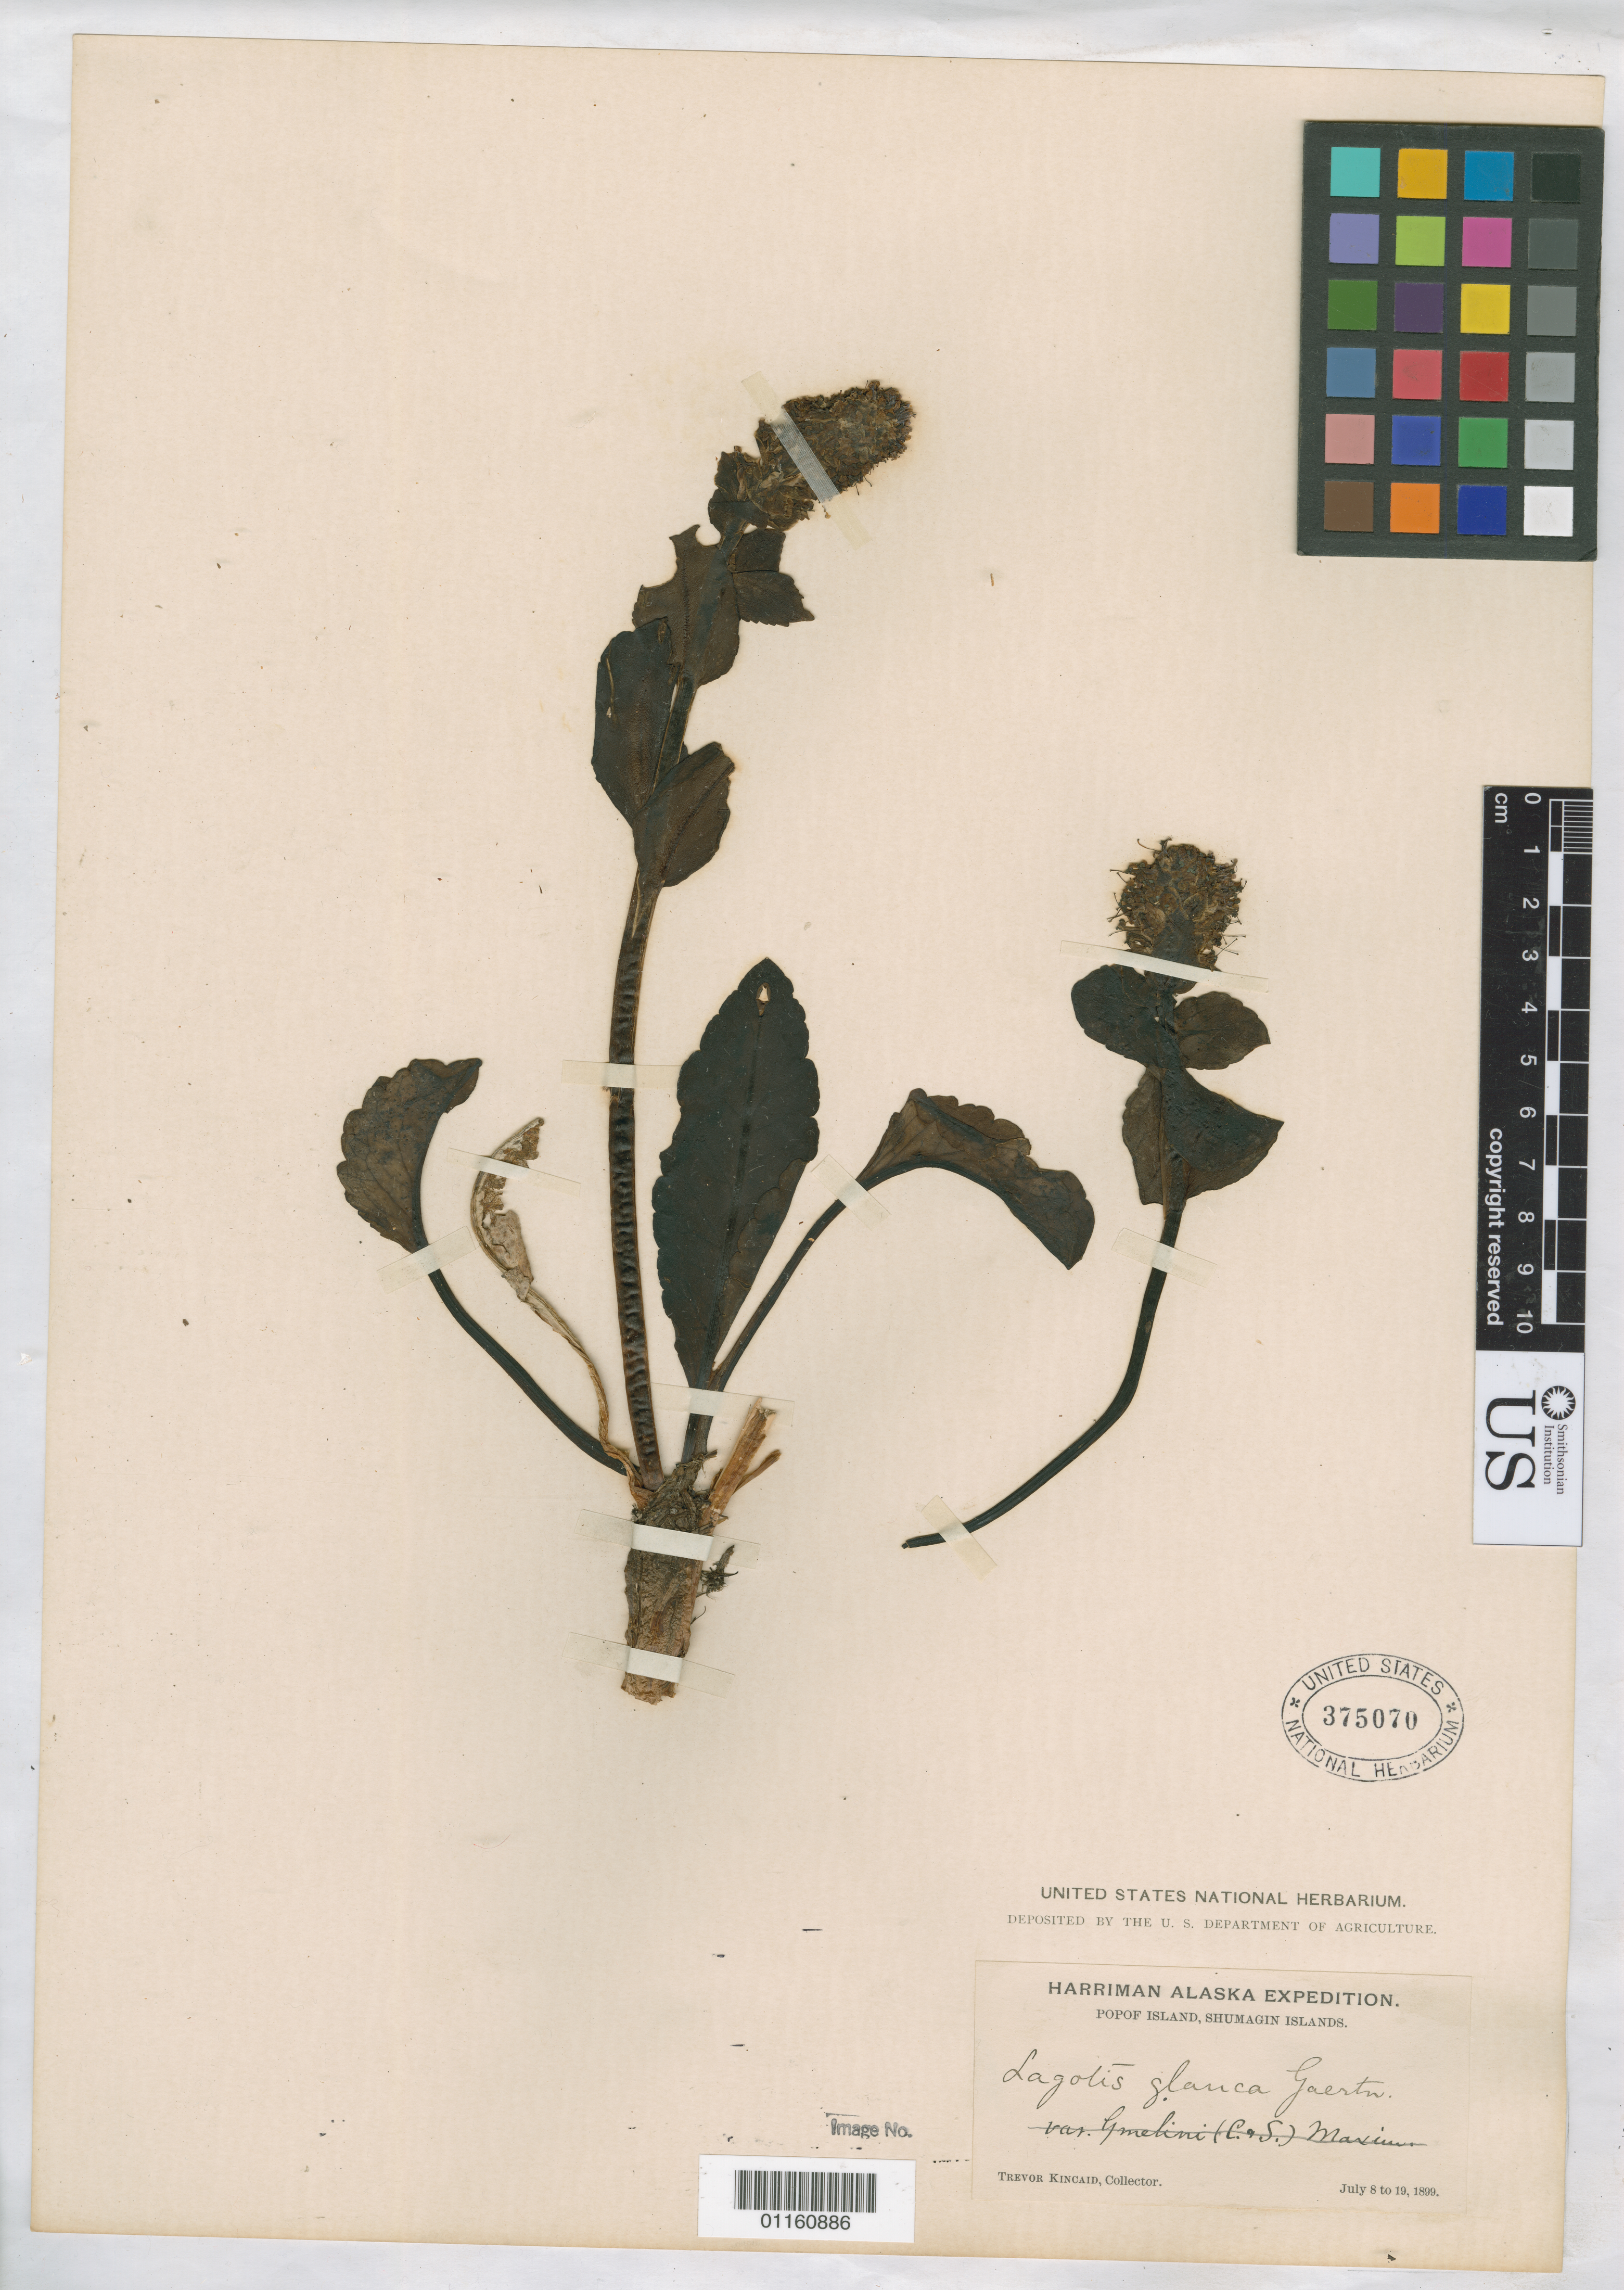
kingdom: Plantae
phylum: Tracheophyta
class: Magnoliopsida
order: Lamiales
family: Plantaginaceae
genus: Lagotis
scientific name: Lagotis glauca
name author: Gaertn.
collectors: T. C. Kincaid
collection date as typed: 8 Jul 1899 to 19 Jul 1899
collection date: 1899-07-08/1899-07-19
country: United States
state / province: Alaska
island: Shumagin Islands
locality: Popof Island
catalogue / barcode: US 375070